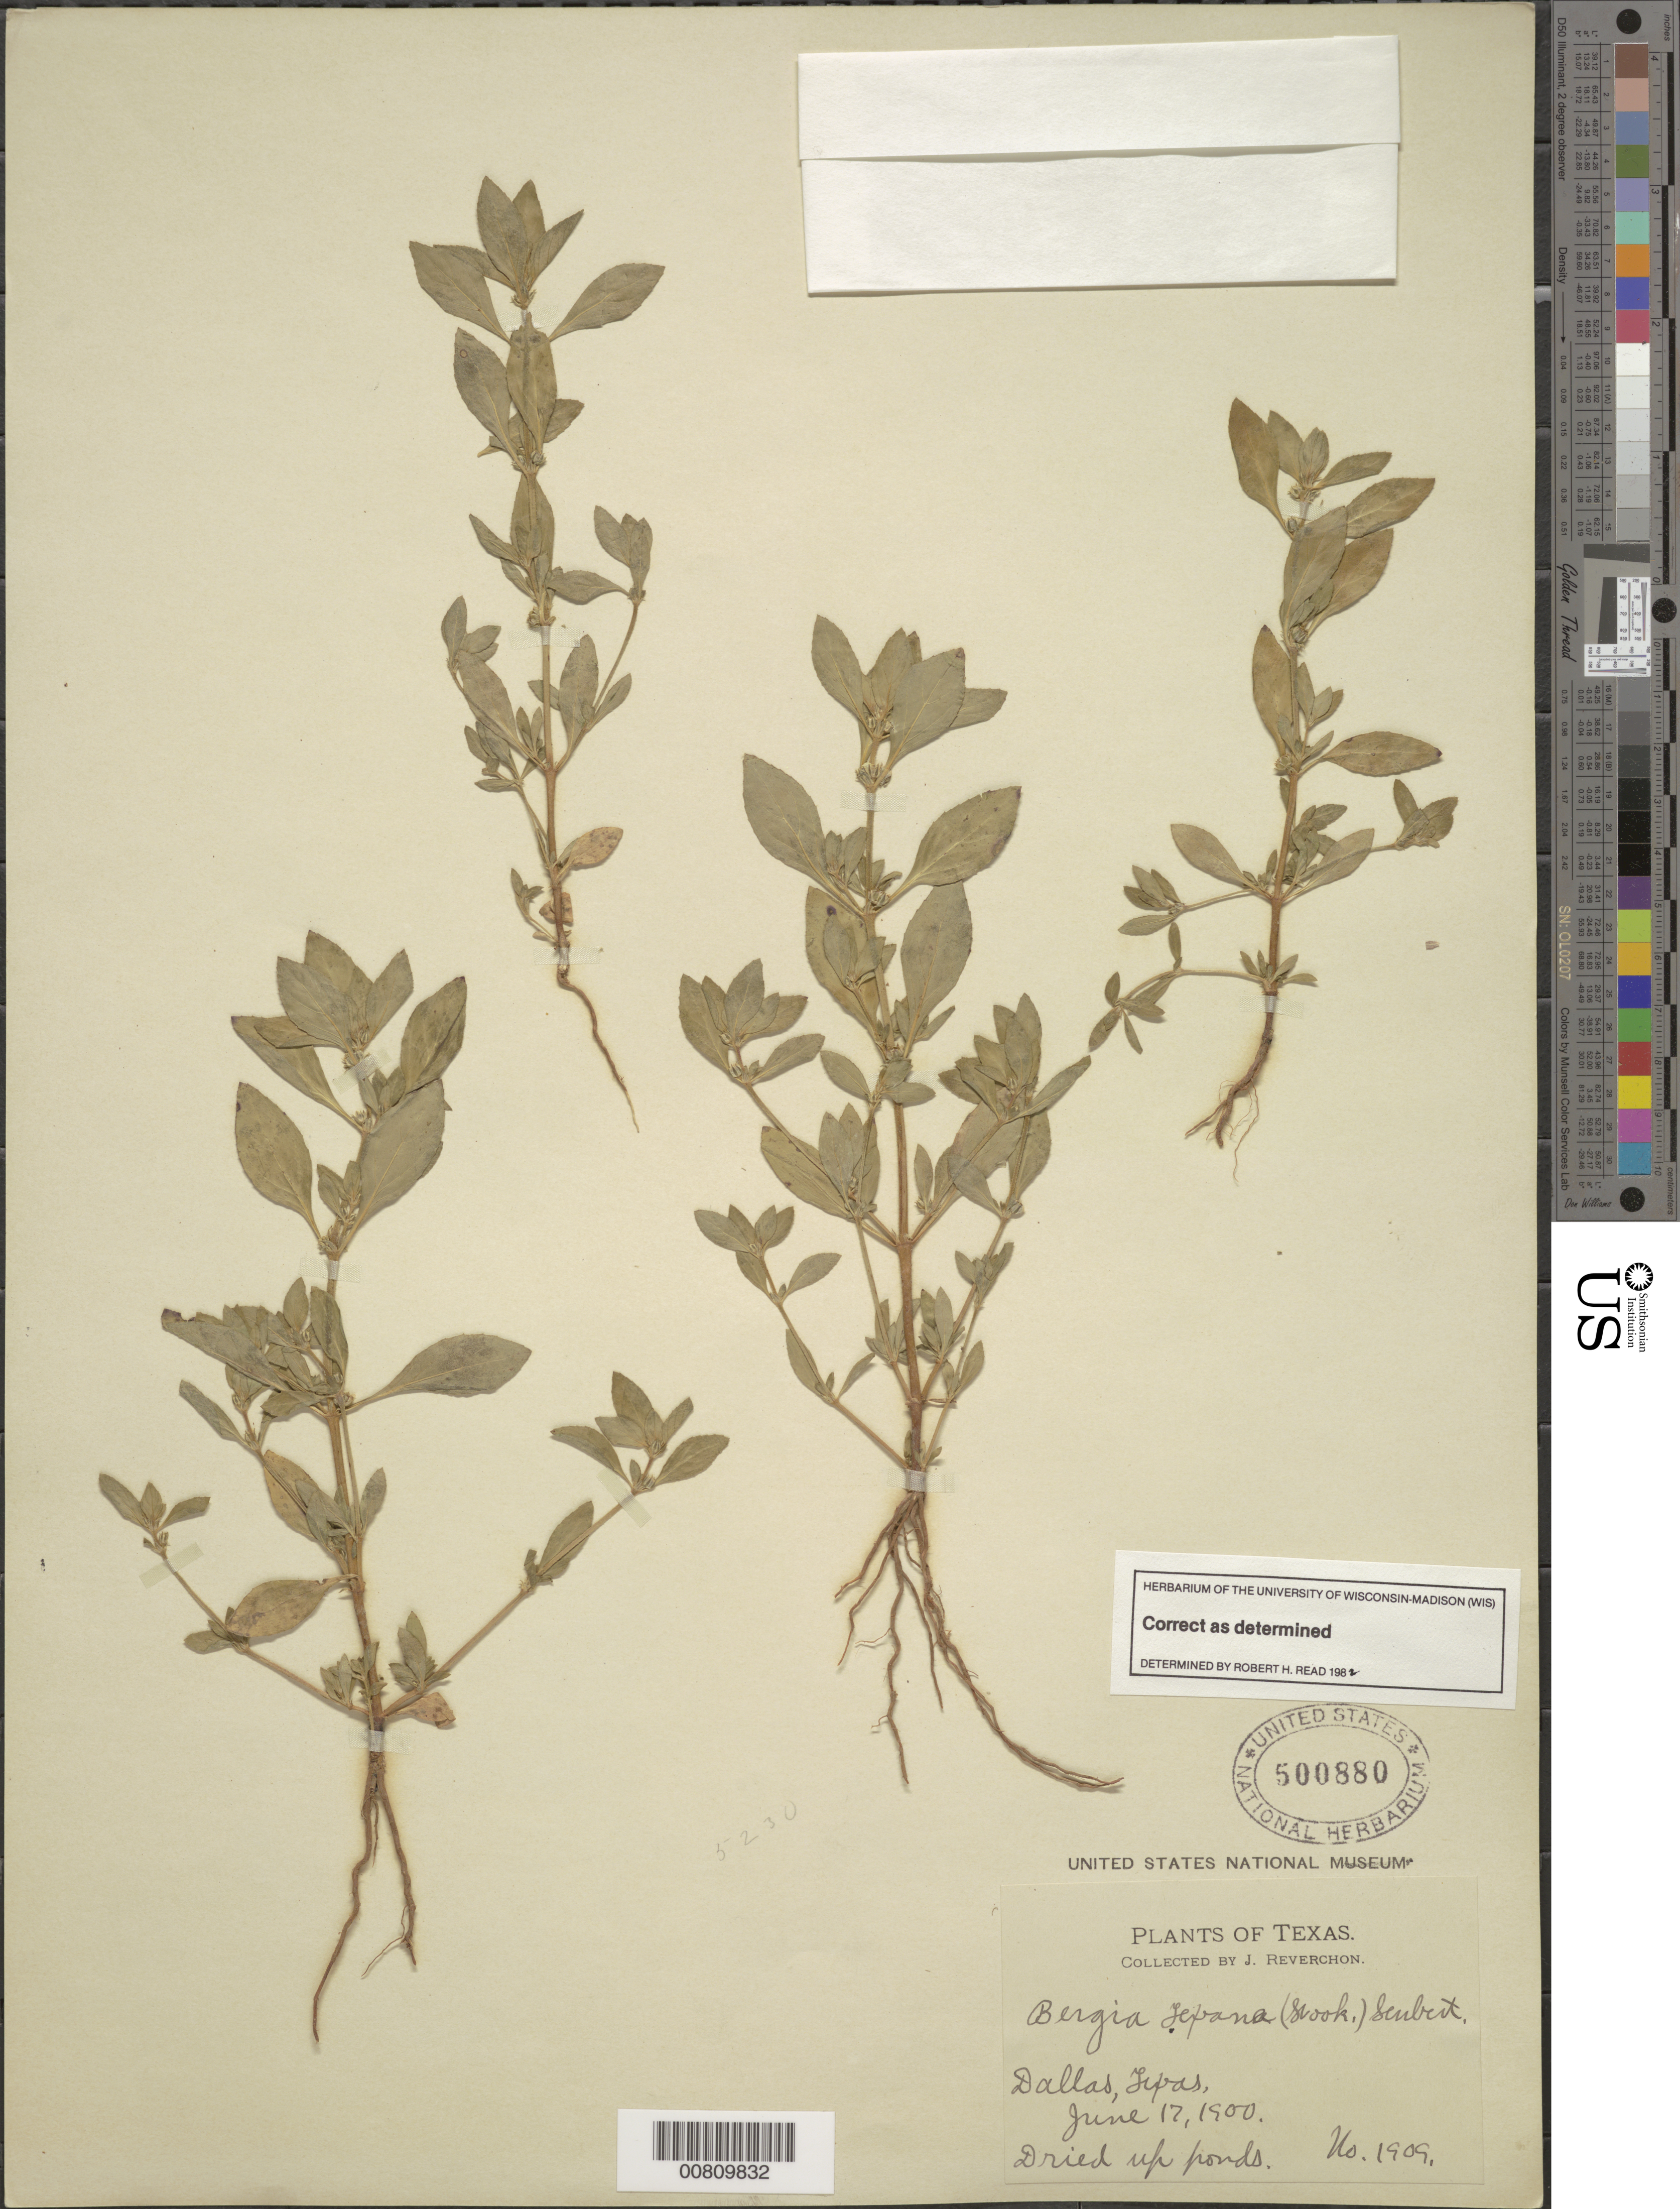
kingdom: Plantae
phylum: Tracheophyta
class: Magnoliopsida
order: Malpighiales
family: Elatinaceae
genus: Bergia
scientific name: Bergia texana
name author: (Hook.) Seub.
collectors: J. Reverchon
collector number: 1909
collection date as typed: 17 Jun 1900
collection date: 1900-06-17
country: United States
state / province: Texas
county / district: Dallas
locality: Dallas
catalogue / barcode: US 500880